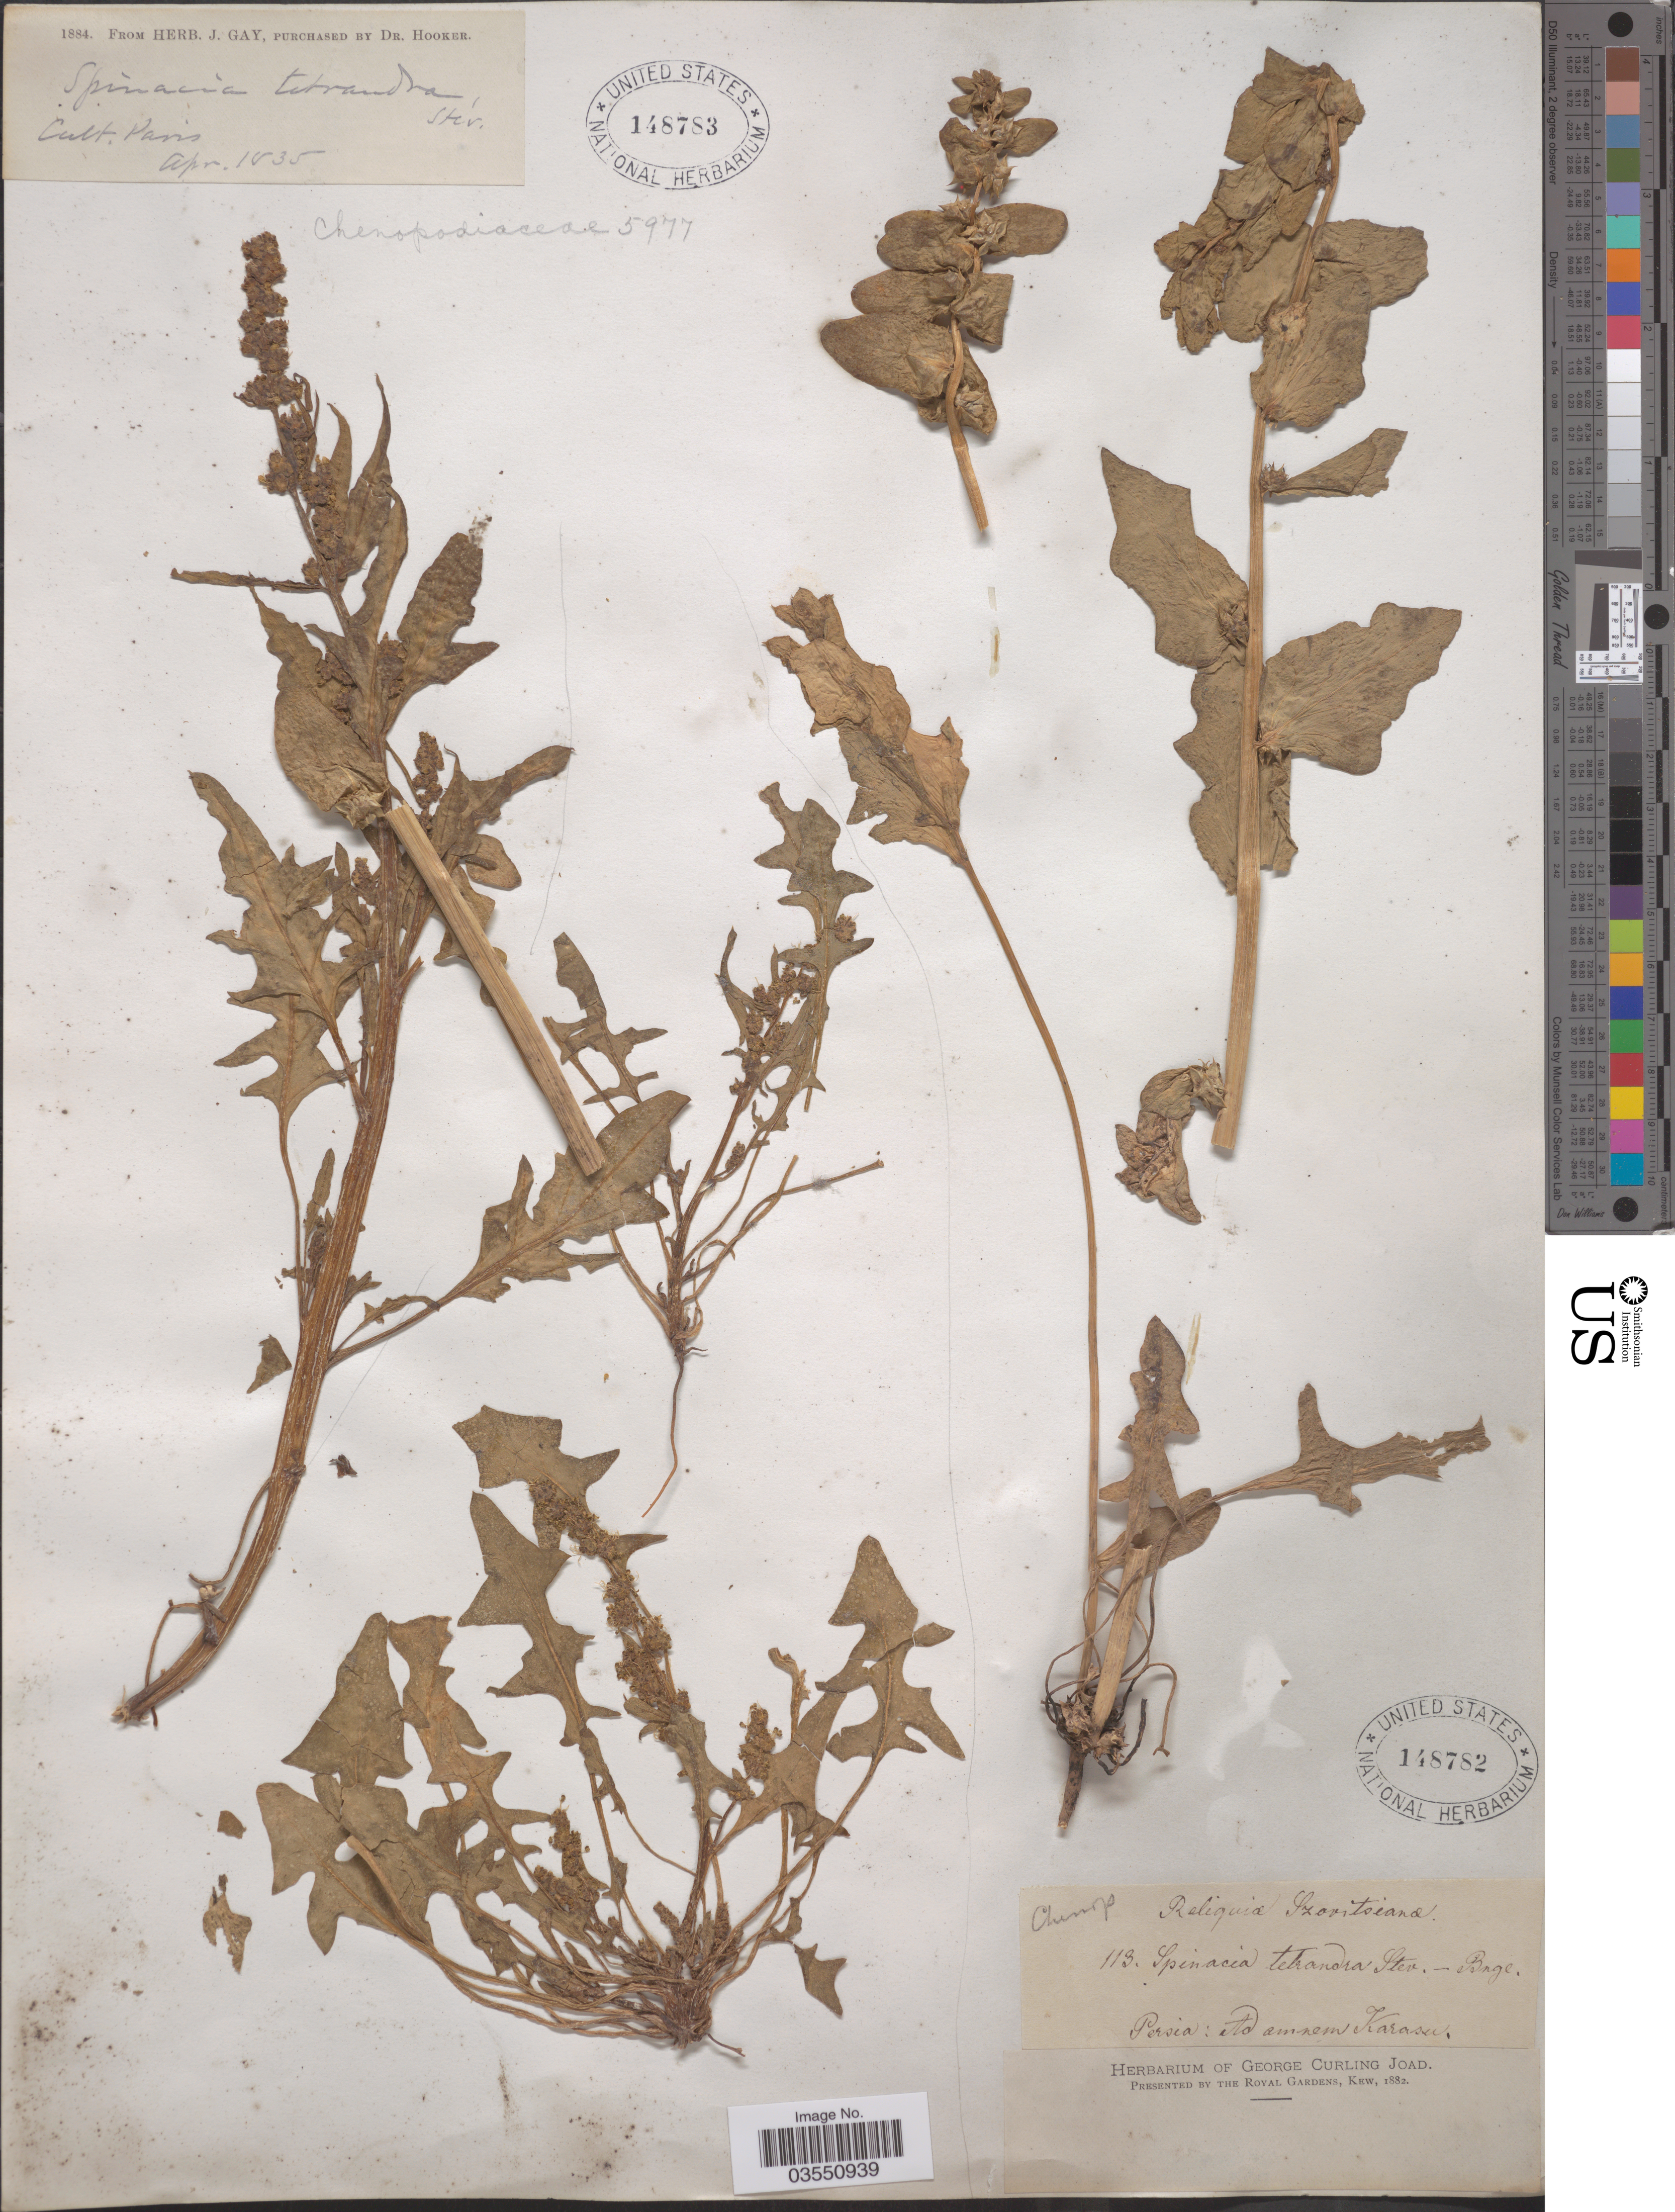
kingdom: Plantae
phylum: Tracheophyta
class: Magnoliopsida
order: Caryophyllales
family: Amaranthaceae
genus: Spinacia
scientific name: Spinacia tetrandra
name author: Steven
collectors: Szovits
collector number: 113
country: Iran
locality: Persia: Ad amnem Karasu.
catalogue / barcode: US 148782-2